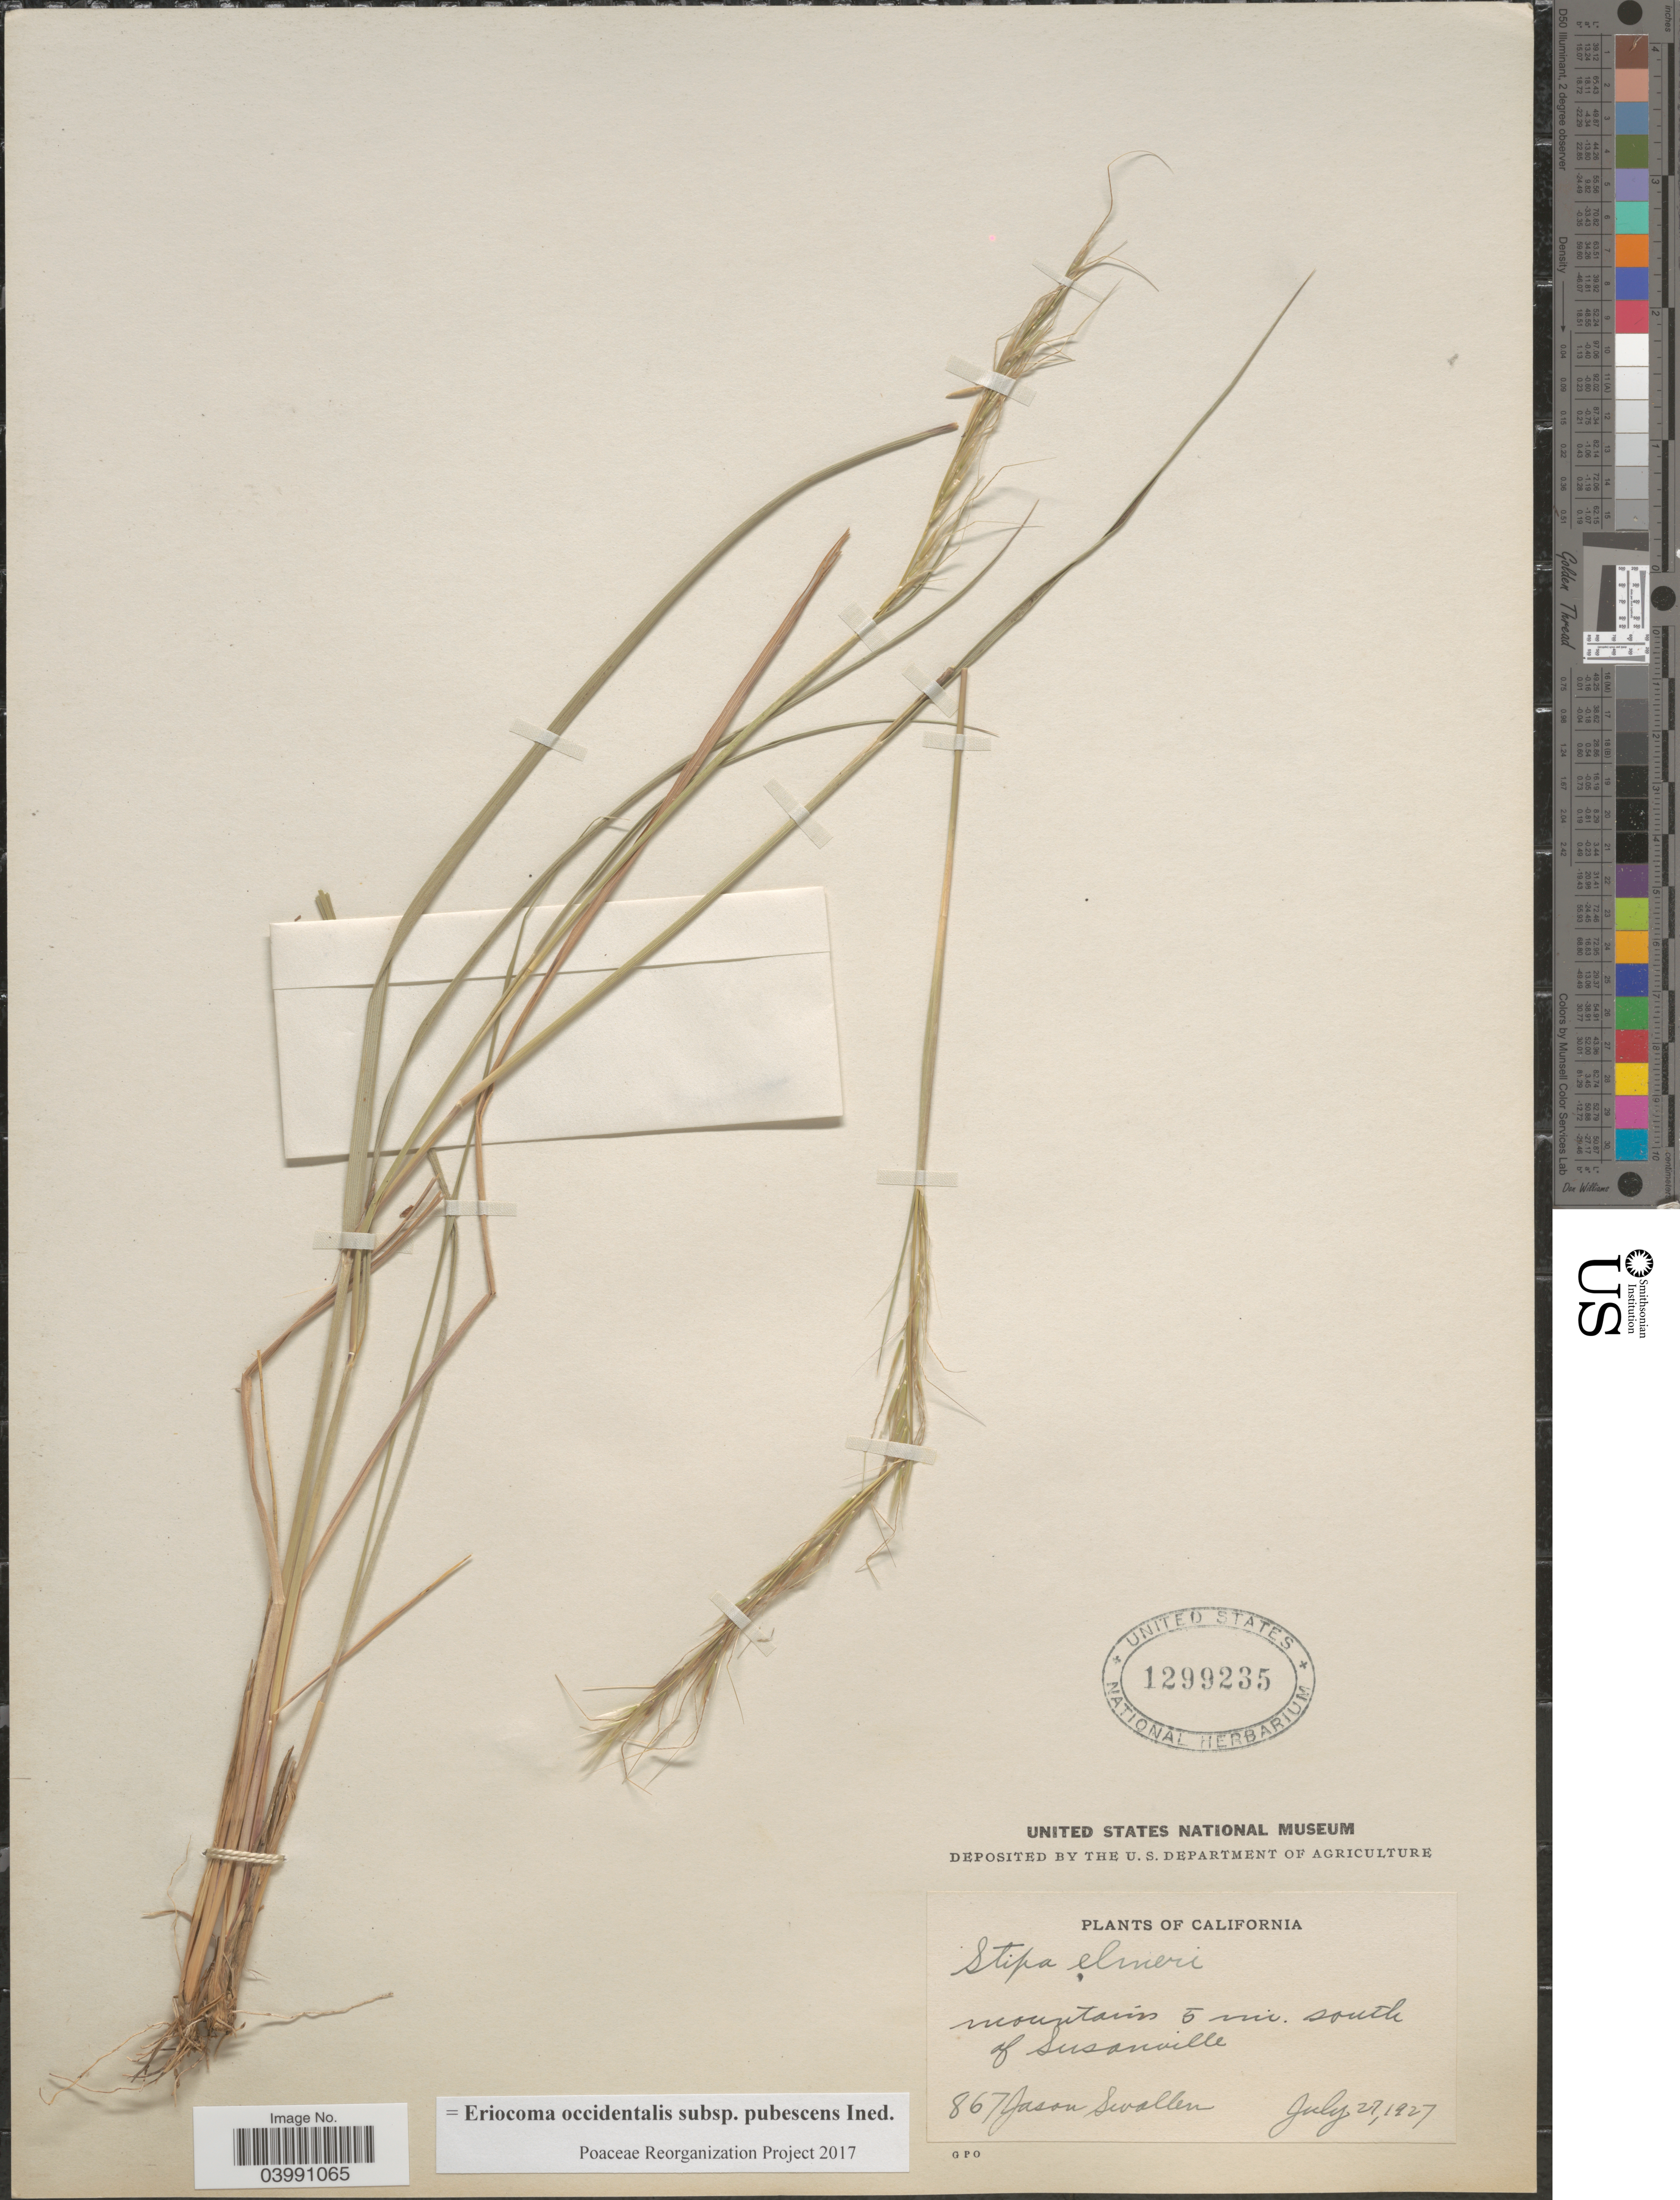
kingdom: Plantae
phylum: Tracheophyta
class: Liliopsida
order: Poales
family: Poaceae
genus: Eriocoma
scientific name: Eriocoma occidentalis subsp. pubescens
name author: (Vasey) Romasch.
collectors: J. R. Swallen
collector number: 867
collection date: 1927-07-27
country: United States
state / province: California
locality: Mountains 5 mi. south of Susanville.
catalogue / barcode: US 1299235